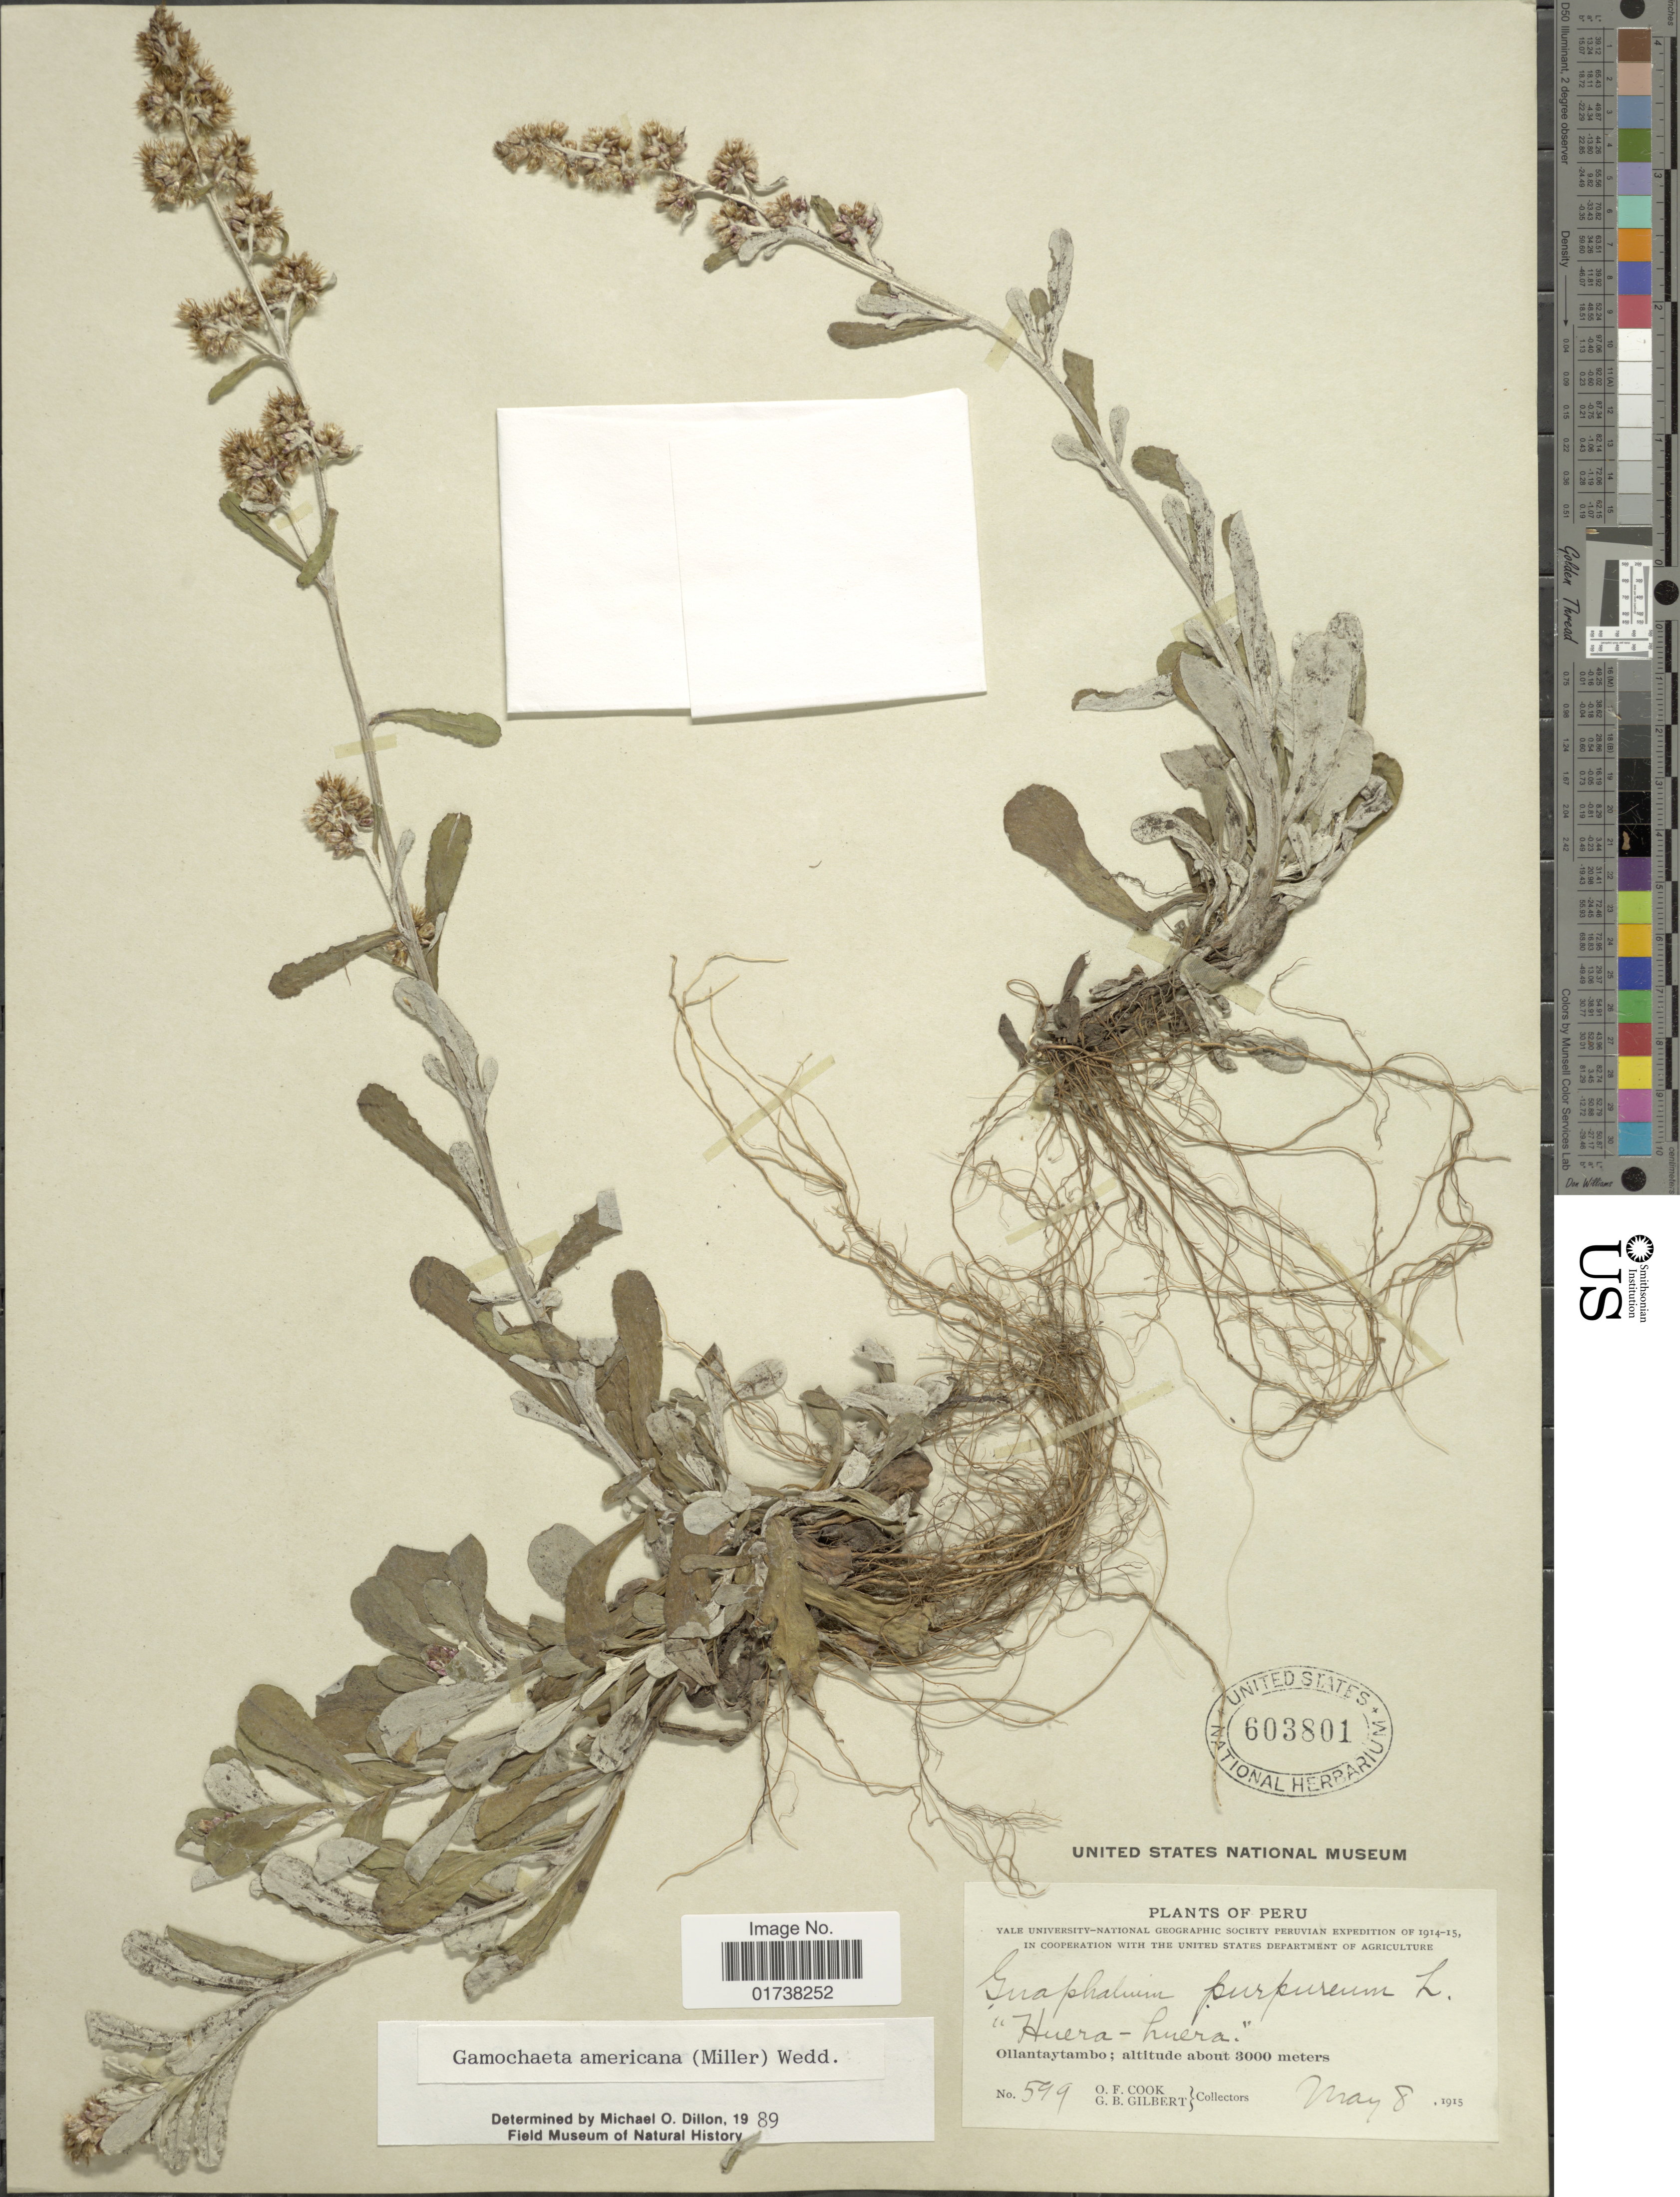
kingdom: Plantae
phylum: Tracheophyta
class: Magnoliopsida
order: Asterales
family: Asteraceae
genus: Gamochaeta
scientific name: Gamochaeta americana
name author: (Mill.) Wedd.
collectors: O. F. Cook & G. B. Gilbert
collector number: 599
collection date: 1915-05-08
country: Peru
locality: Qzueto-azueto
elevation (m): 3000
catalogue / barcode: US 603801